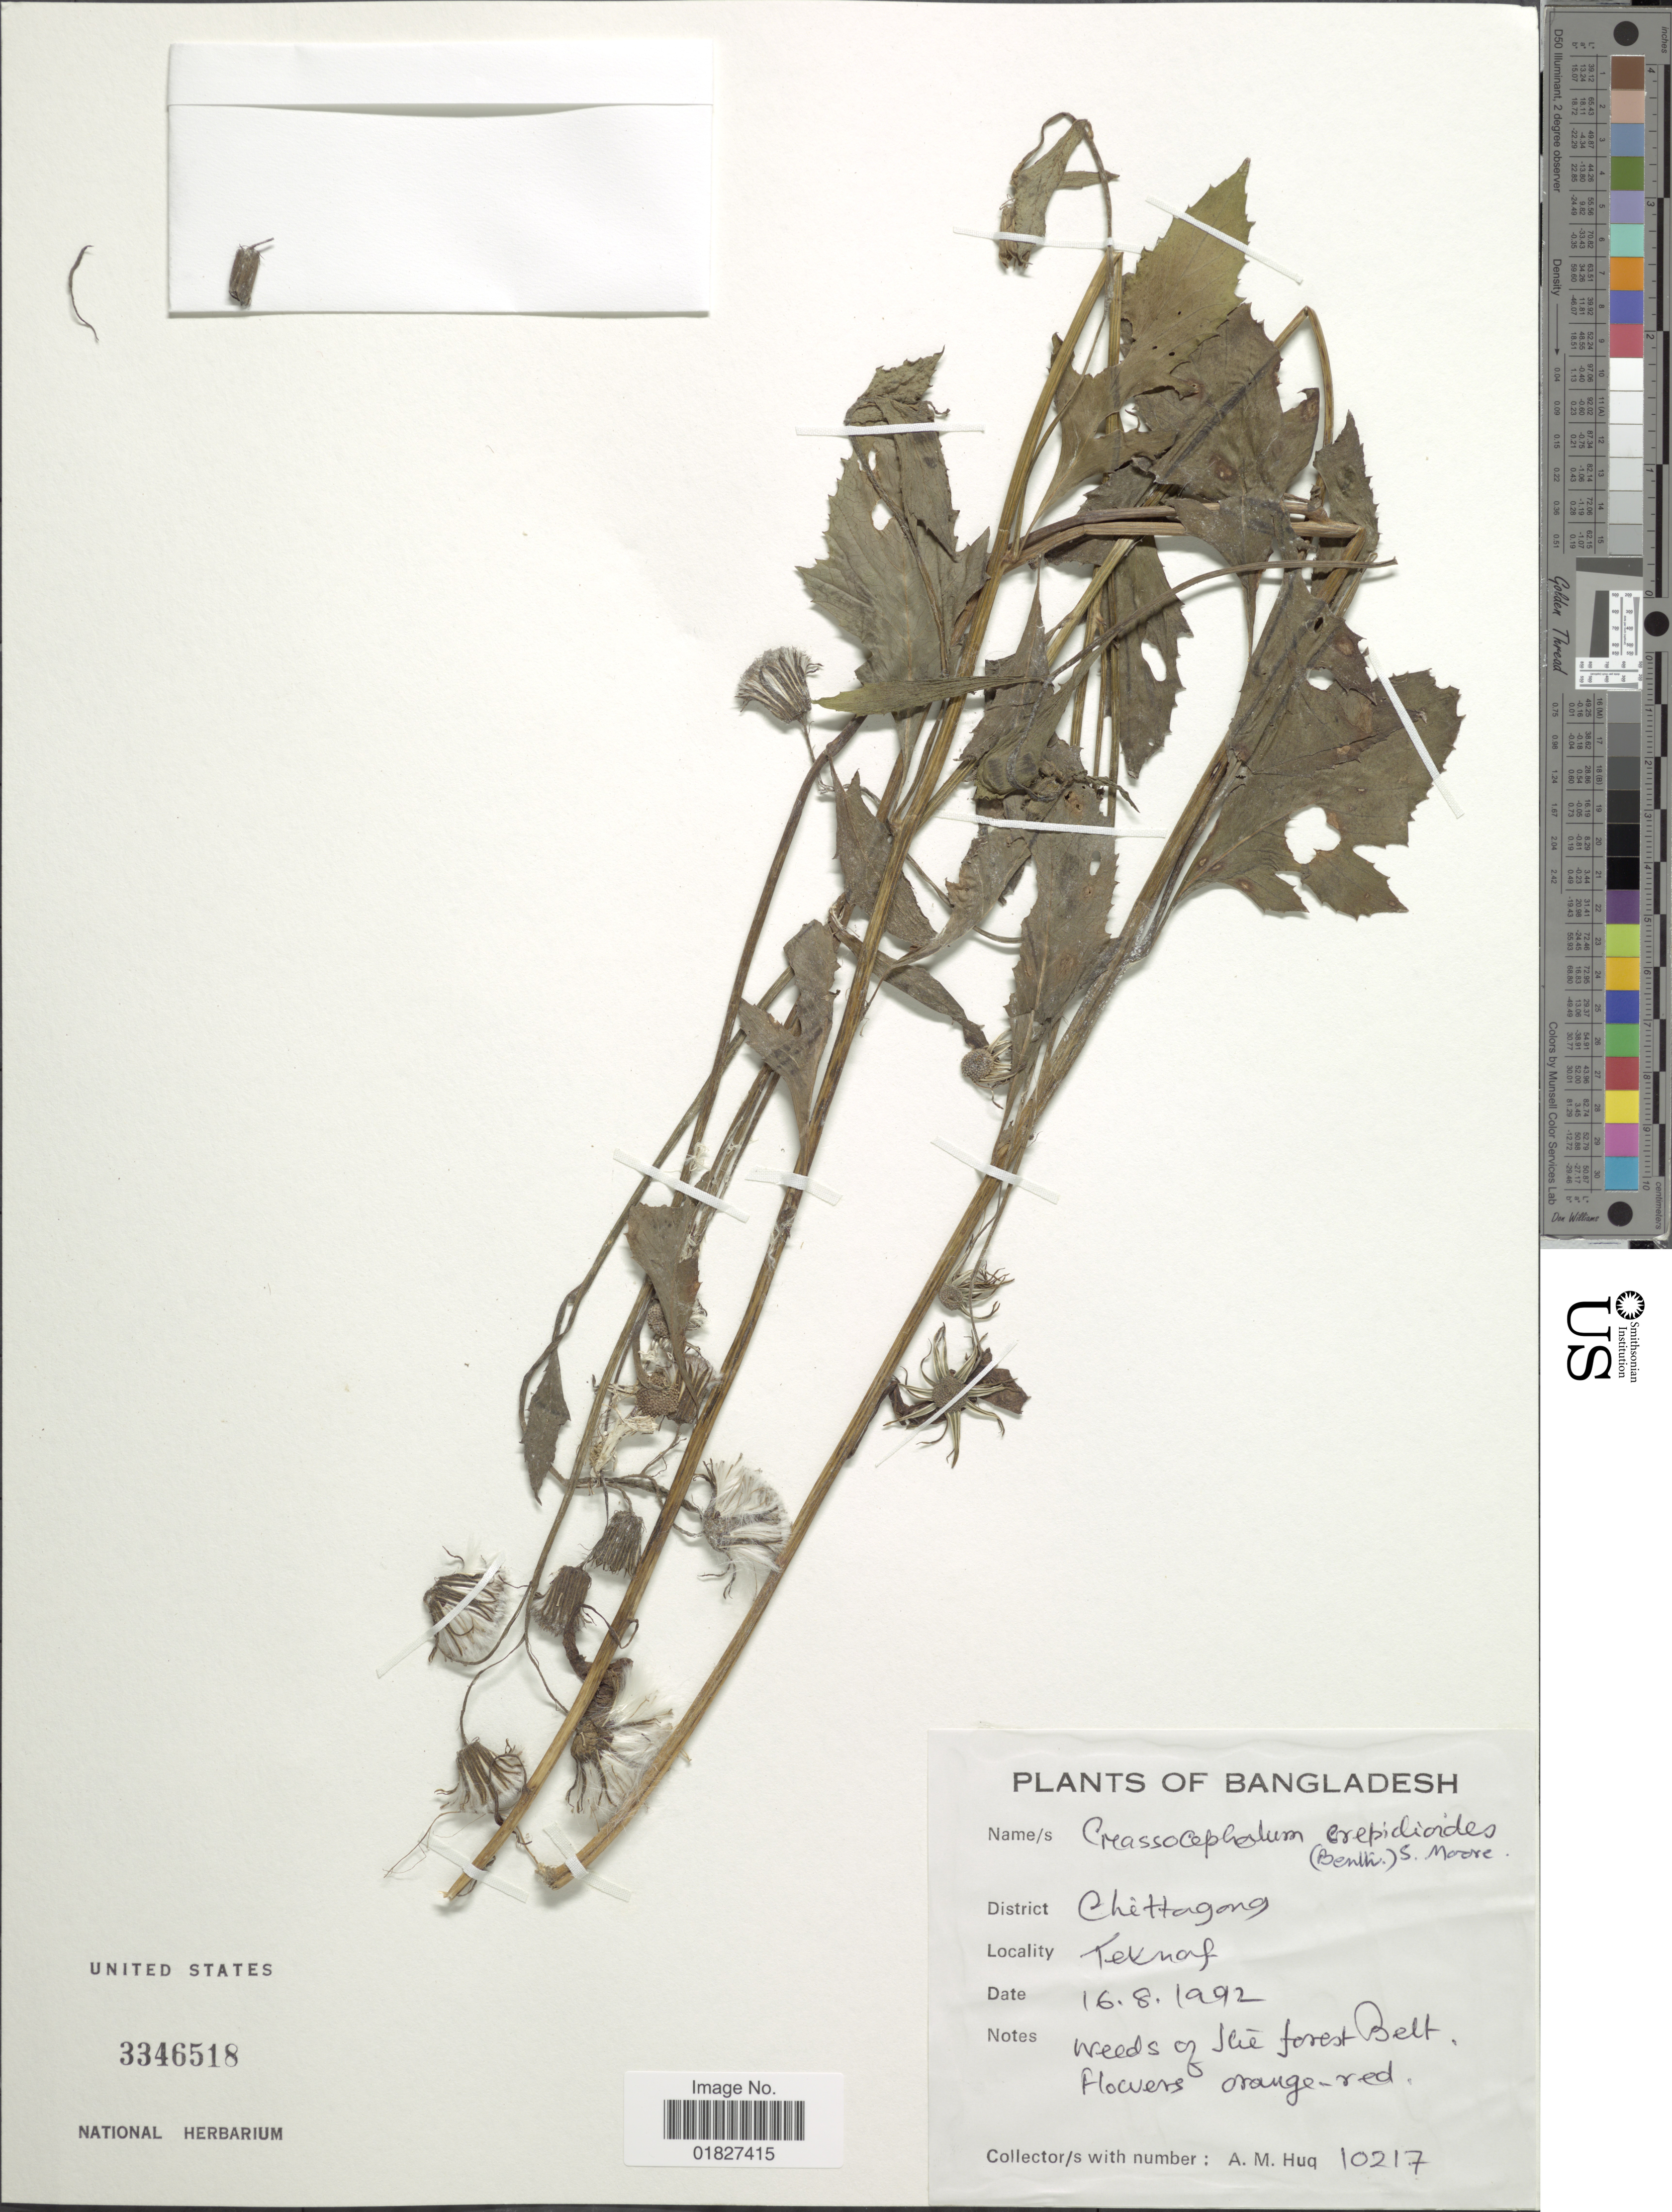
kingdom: Plantae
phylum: Tracheophyta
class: Magnoliopsida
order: Asterales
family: Asteraceae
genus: Crassocephalum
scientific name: Crassocephalum crepidioides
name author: (Benth.) S. Moore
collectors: A. M. Huq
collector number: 10217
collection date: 1992-08-16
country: Bangladesh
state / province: Chittagong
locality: Teknaf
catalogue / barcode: US 3346518